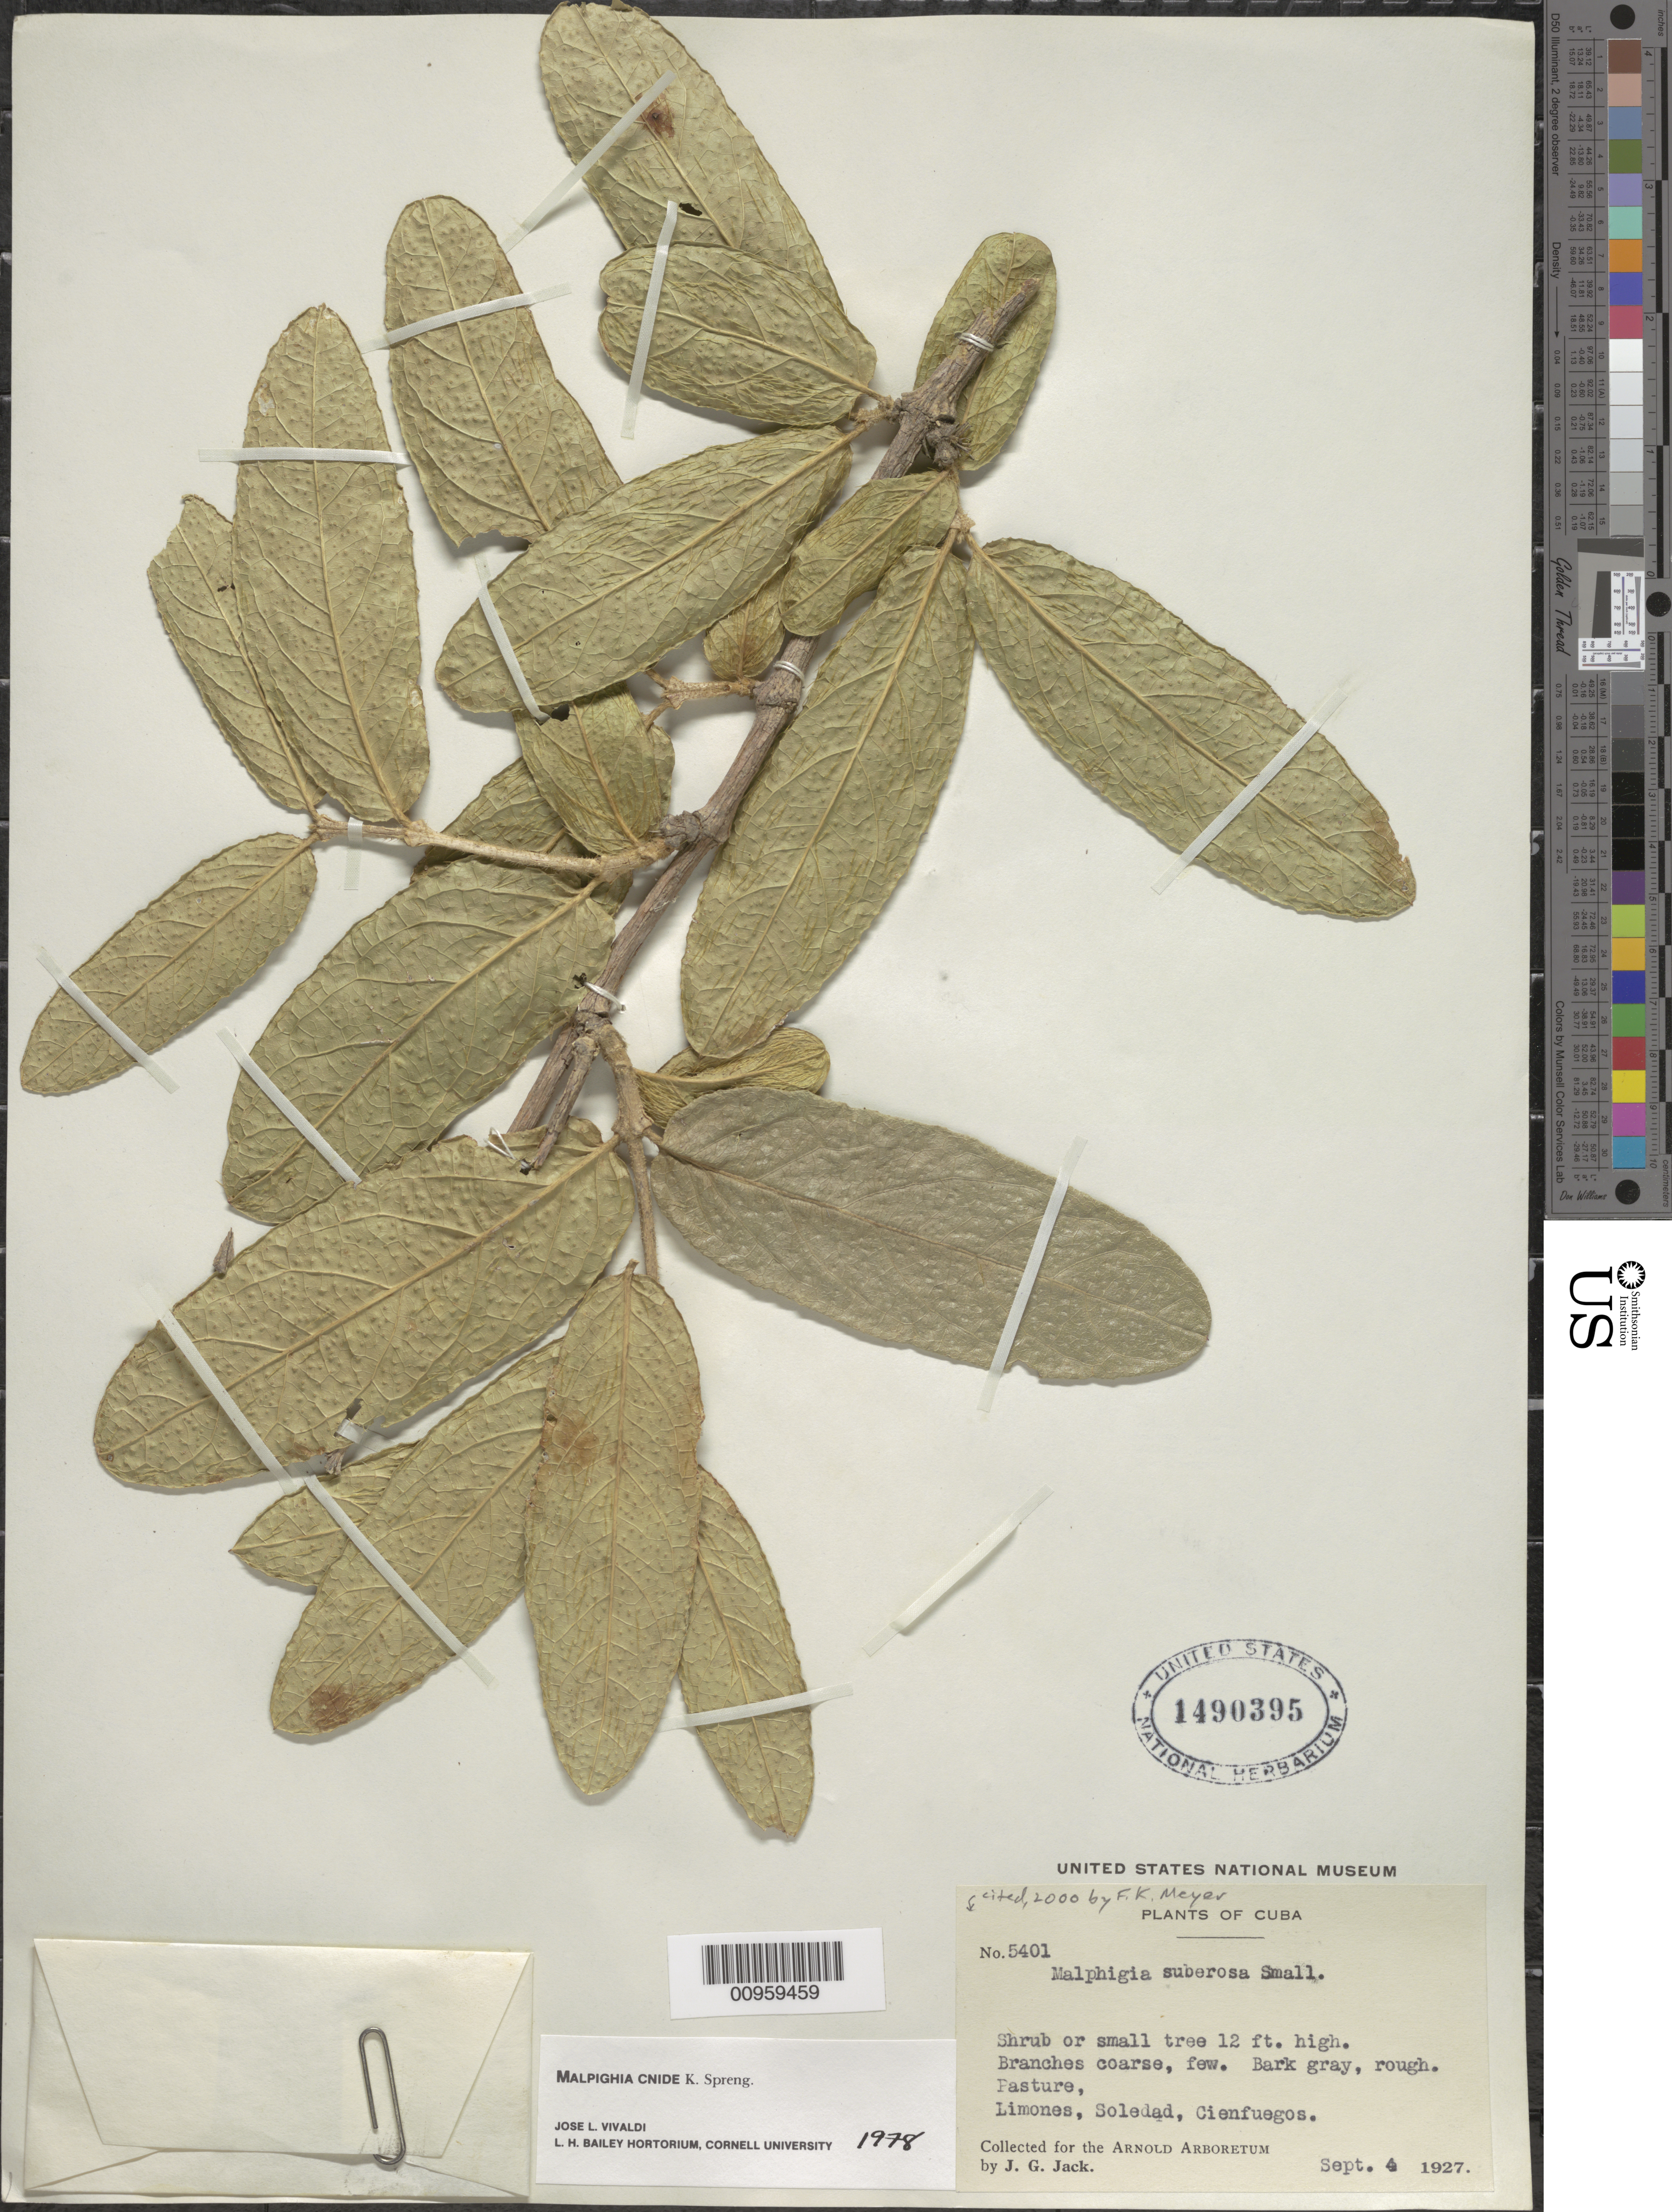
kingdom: Plantae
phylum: Tracheophyta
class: Magnoliopsida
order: Malpighiales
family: Malpighiaceae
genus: Malpighia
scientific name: Malpighia cnide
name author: Spreng.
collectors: J. G. Jack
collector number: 5401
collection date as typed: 04 Sep 1927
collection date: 1927-09-04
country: Cuba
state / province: Cienfuegos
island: Cuba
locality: Limones, Soledad, Cienfuegos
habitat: Pasture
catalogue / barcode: US 1490395